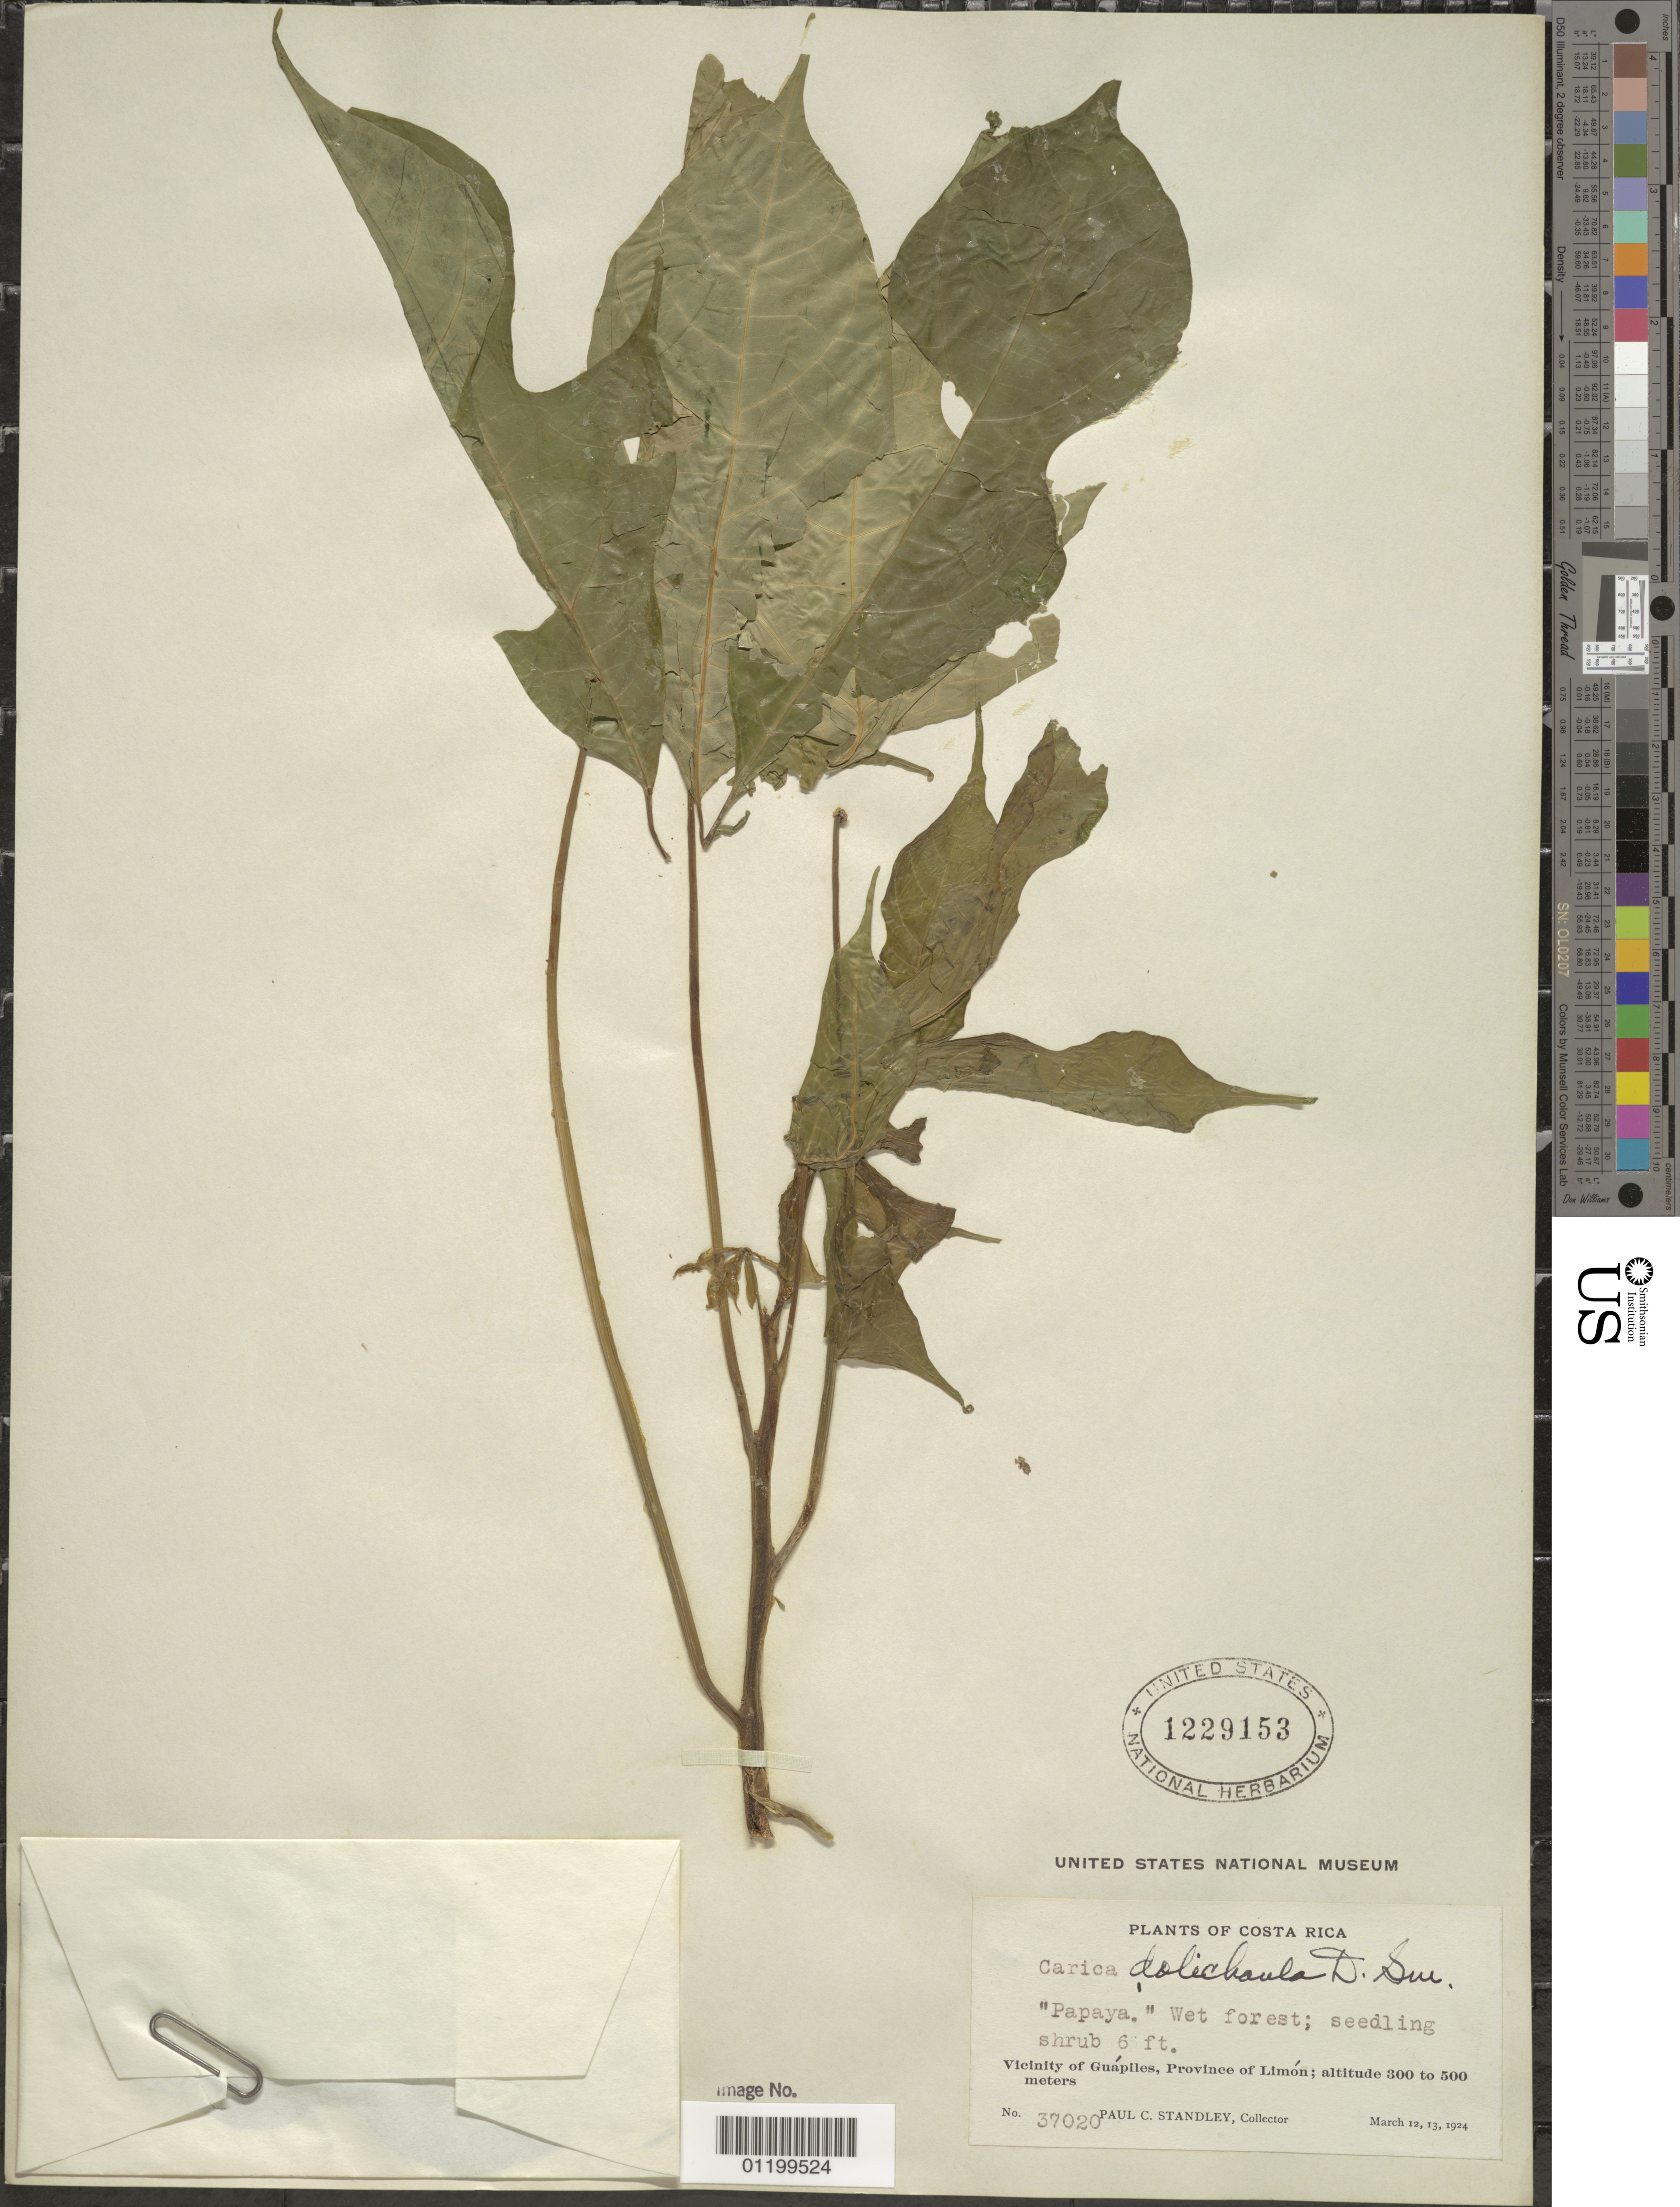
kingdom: Plantae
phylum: Tracheophyta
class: Magnoliopsida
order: Brassicales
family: Caricaceae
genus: Jacaratia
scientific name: Jacaratia dolichaula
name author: (Donn. Sm.) Woodson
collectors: P. C. Standley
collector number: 37020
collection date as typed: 12 Mar 1924 to 13 Mar 1924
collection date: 1924-03-12/1924-03-13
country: Costa Rica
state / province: Limón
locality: Vicinity of Guápiles, Province of Limón.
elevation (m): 300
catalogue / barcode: US 1229153